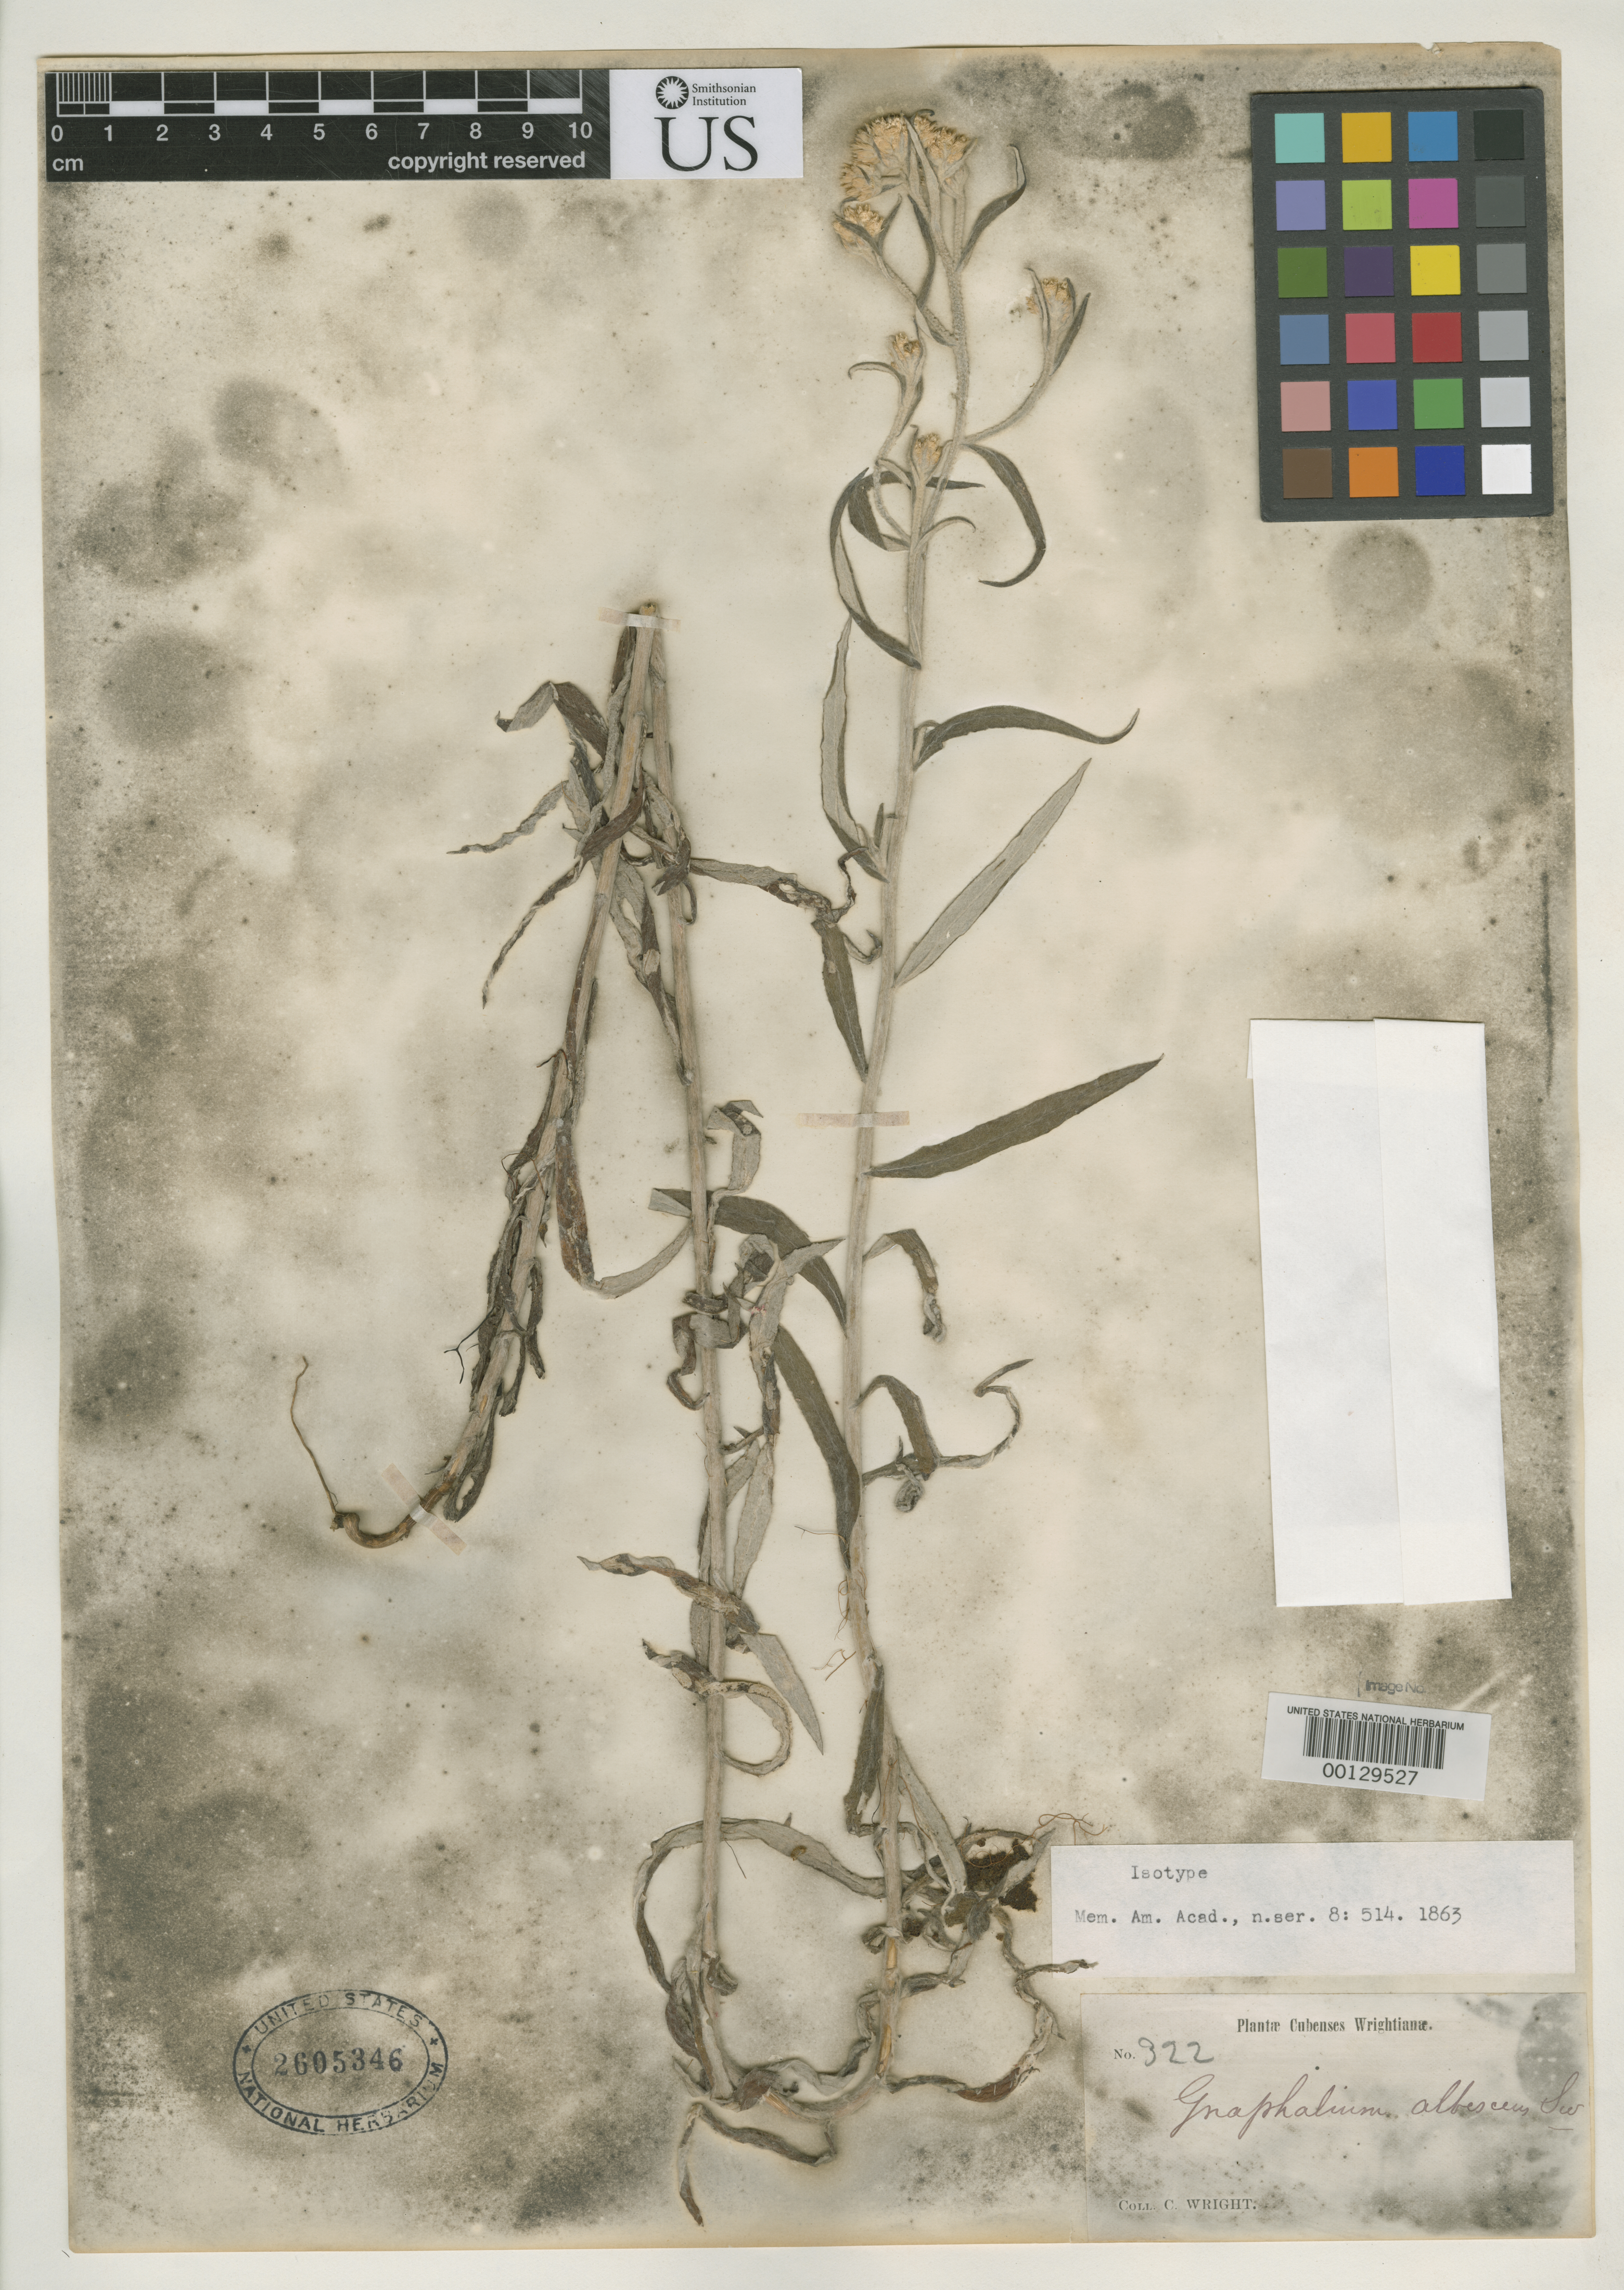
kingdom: Plantae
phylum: Tracheophyta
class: Magnoliopsida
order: Asterales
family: Asteraceae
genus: Gnaphalium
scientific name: Gnaphalium albescens var. cubense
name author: Griseb.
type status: Isotype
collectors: C. Wright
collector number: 322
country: Cuba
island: Greater Antilles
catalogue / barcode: US 2605346